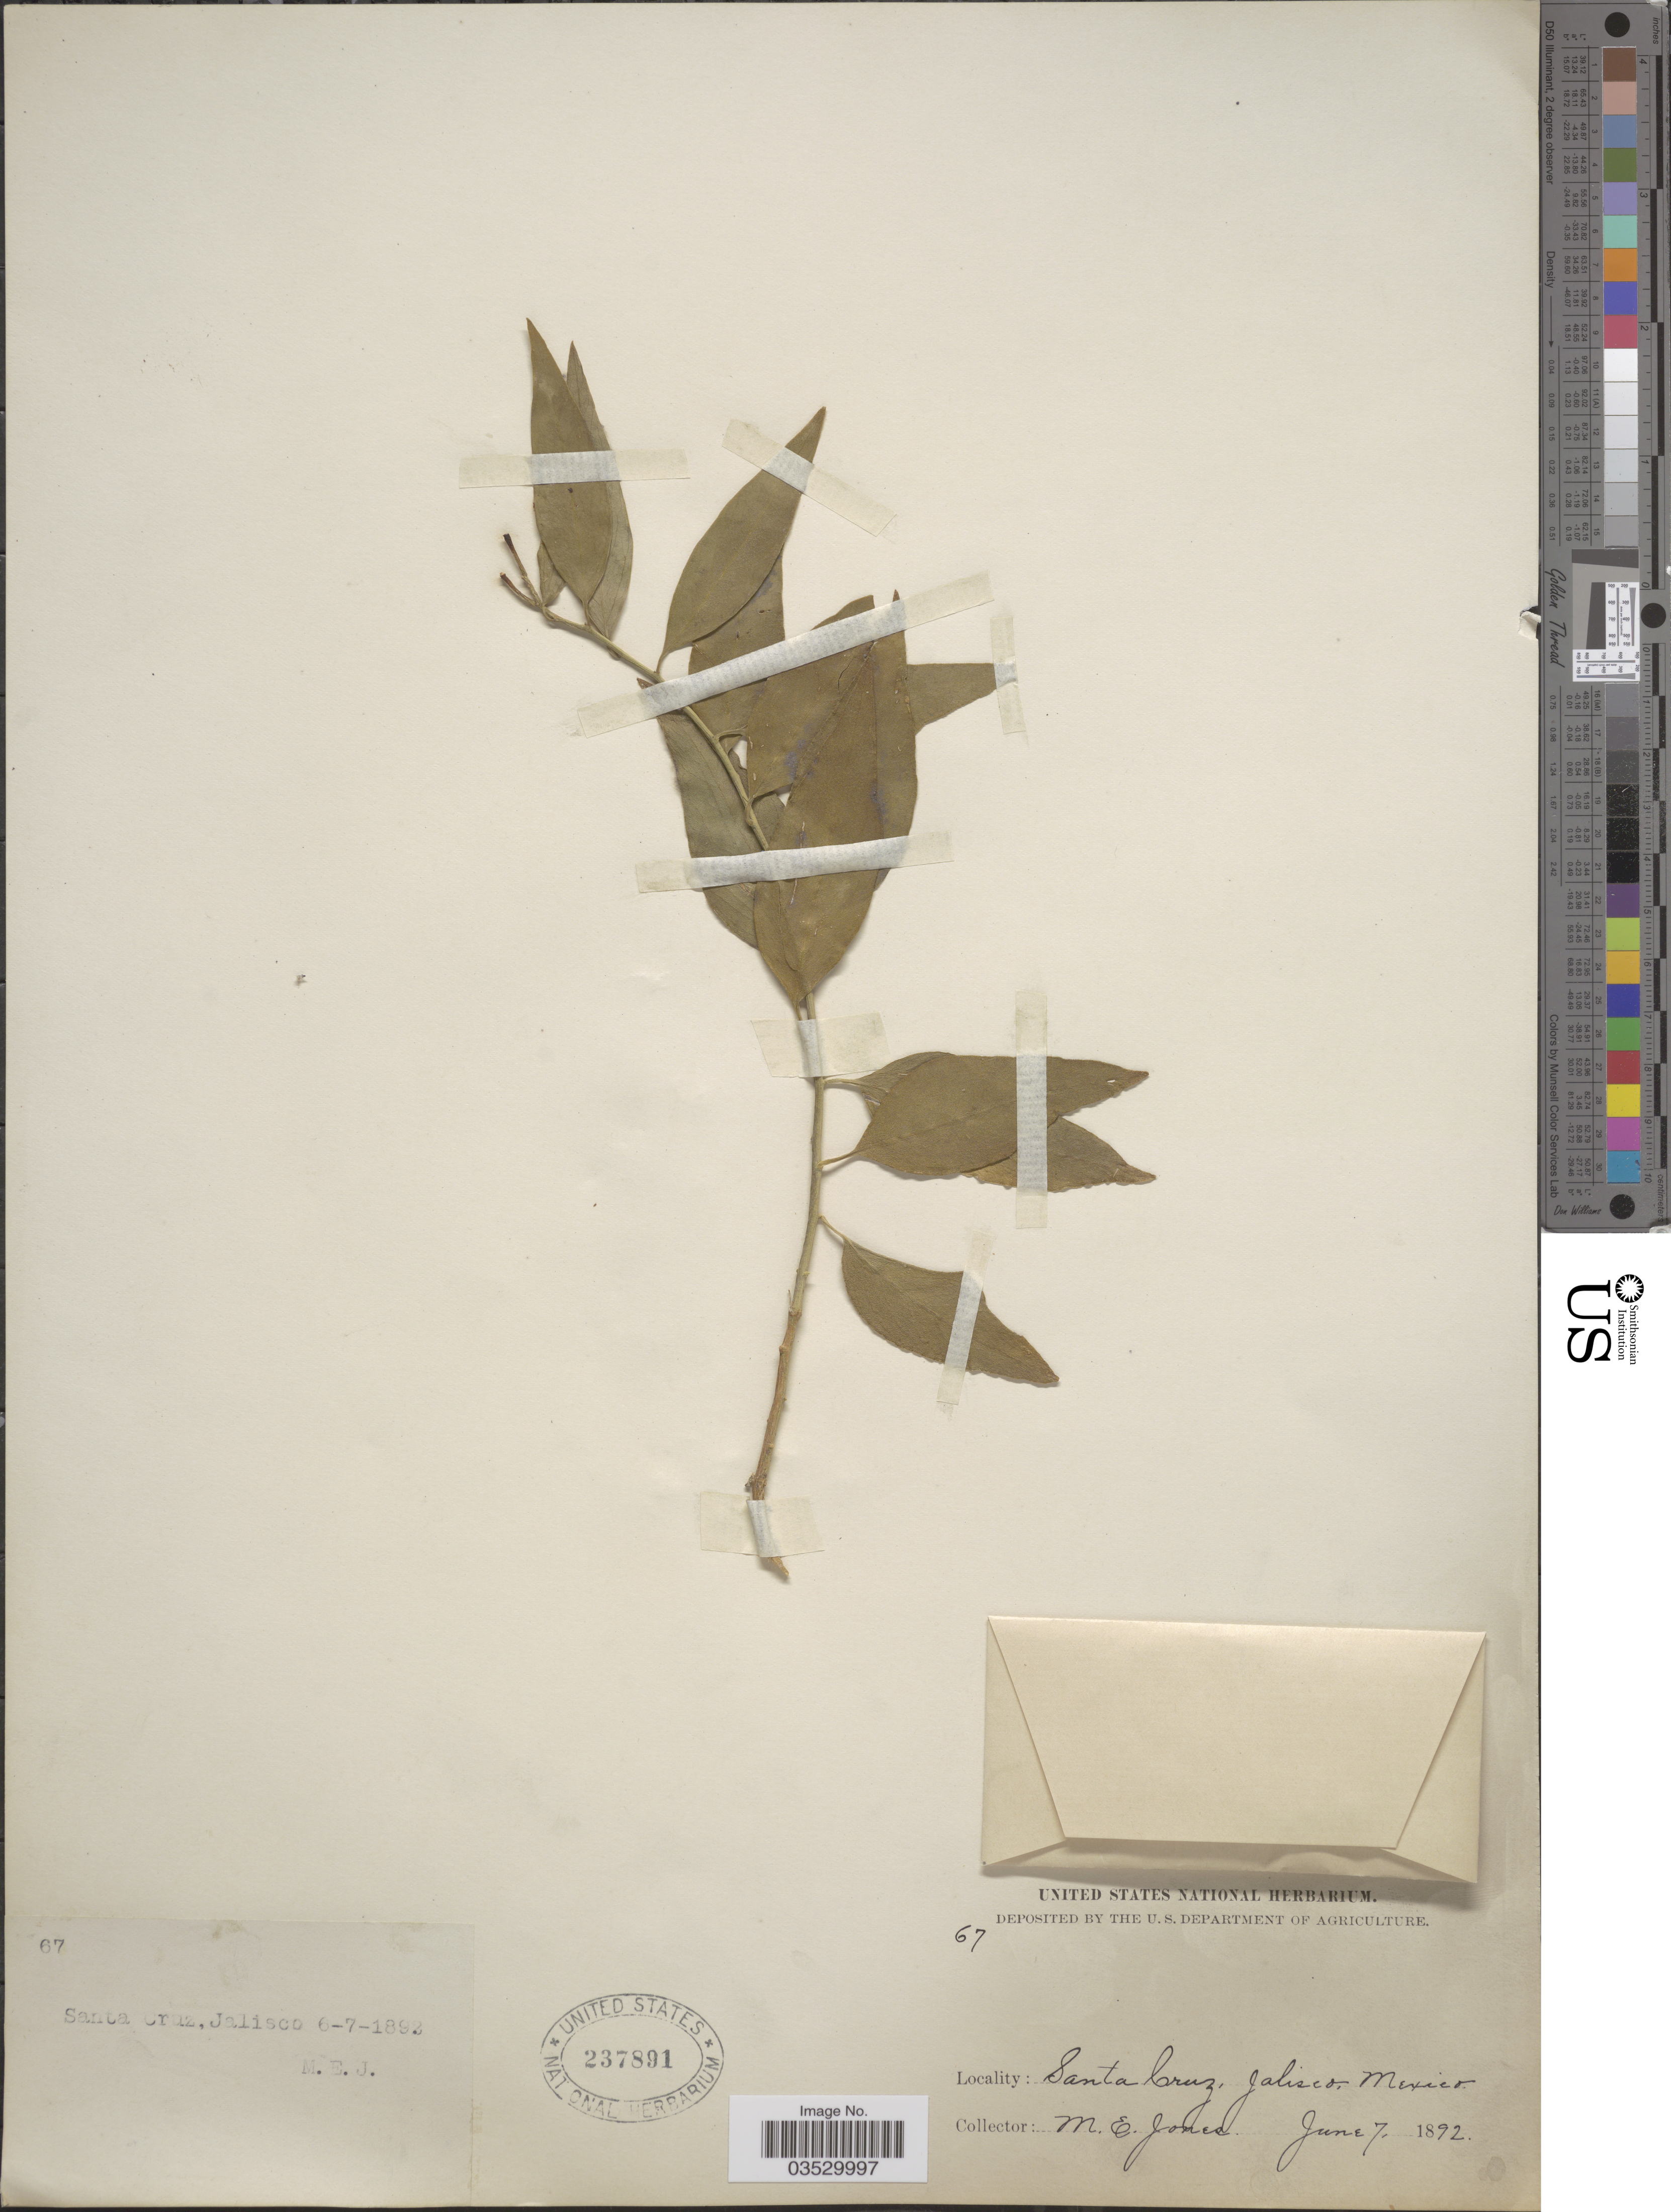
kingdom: Plantae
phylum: Tracheophyta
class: Magnoliopsida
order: Santalales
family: Loranthaceae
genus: Struthanthus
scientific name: Struthanthus haenkeanus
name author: Standl.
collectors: M. E. Jones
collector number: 67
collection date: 1892-06-07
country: Mexico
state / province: Jalisco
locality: Santa Cruz.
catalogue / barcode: US 237891